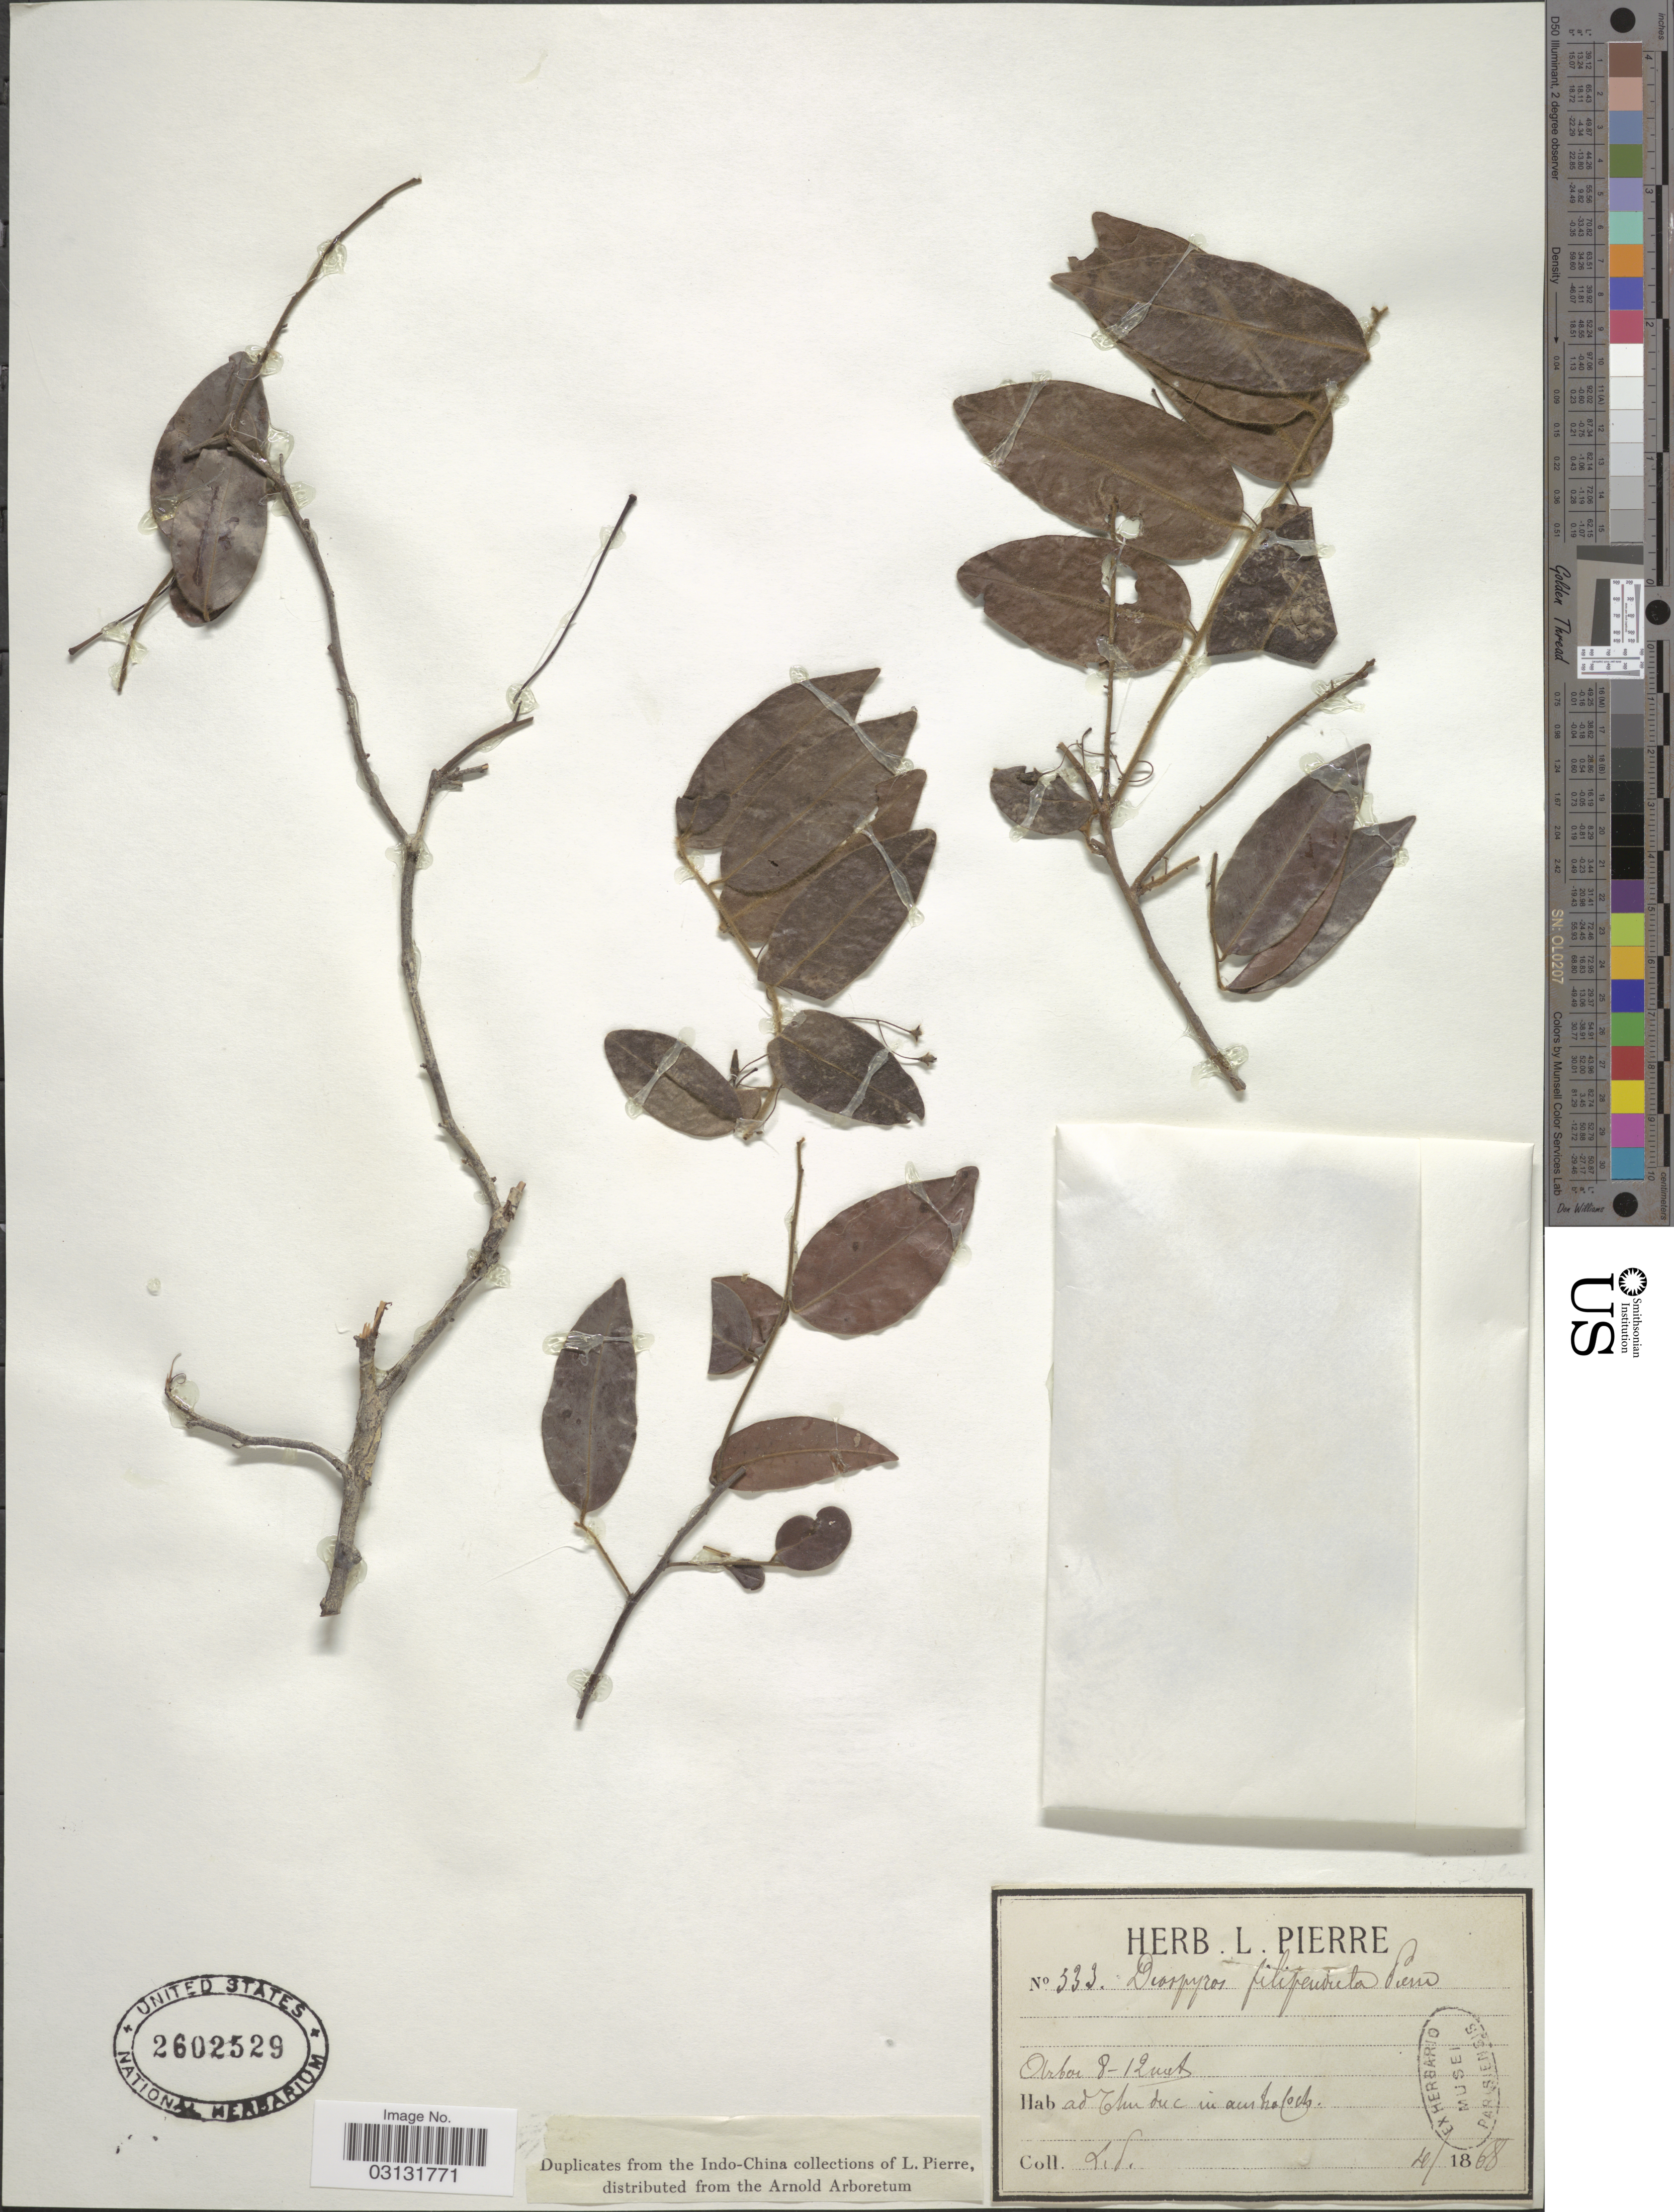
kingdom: Plantae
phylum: Tracheophyta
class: Magnoliopsida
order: Ericales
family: Ebenaceae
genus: Diospyros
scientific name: Diospyros filipendula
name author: Pierre ex Lecomte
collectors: L. Pierre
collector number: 333*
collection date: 1868-04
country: Vietnam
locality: Ad Chu-duc in austra Coch.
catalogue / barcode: US 2602529